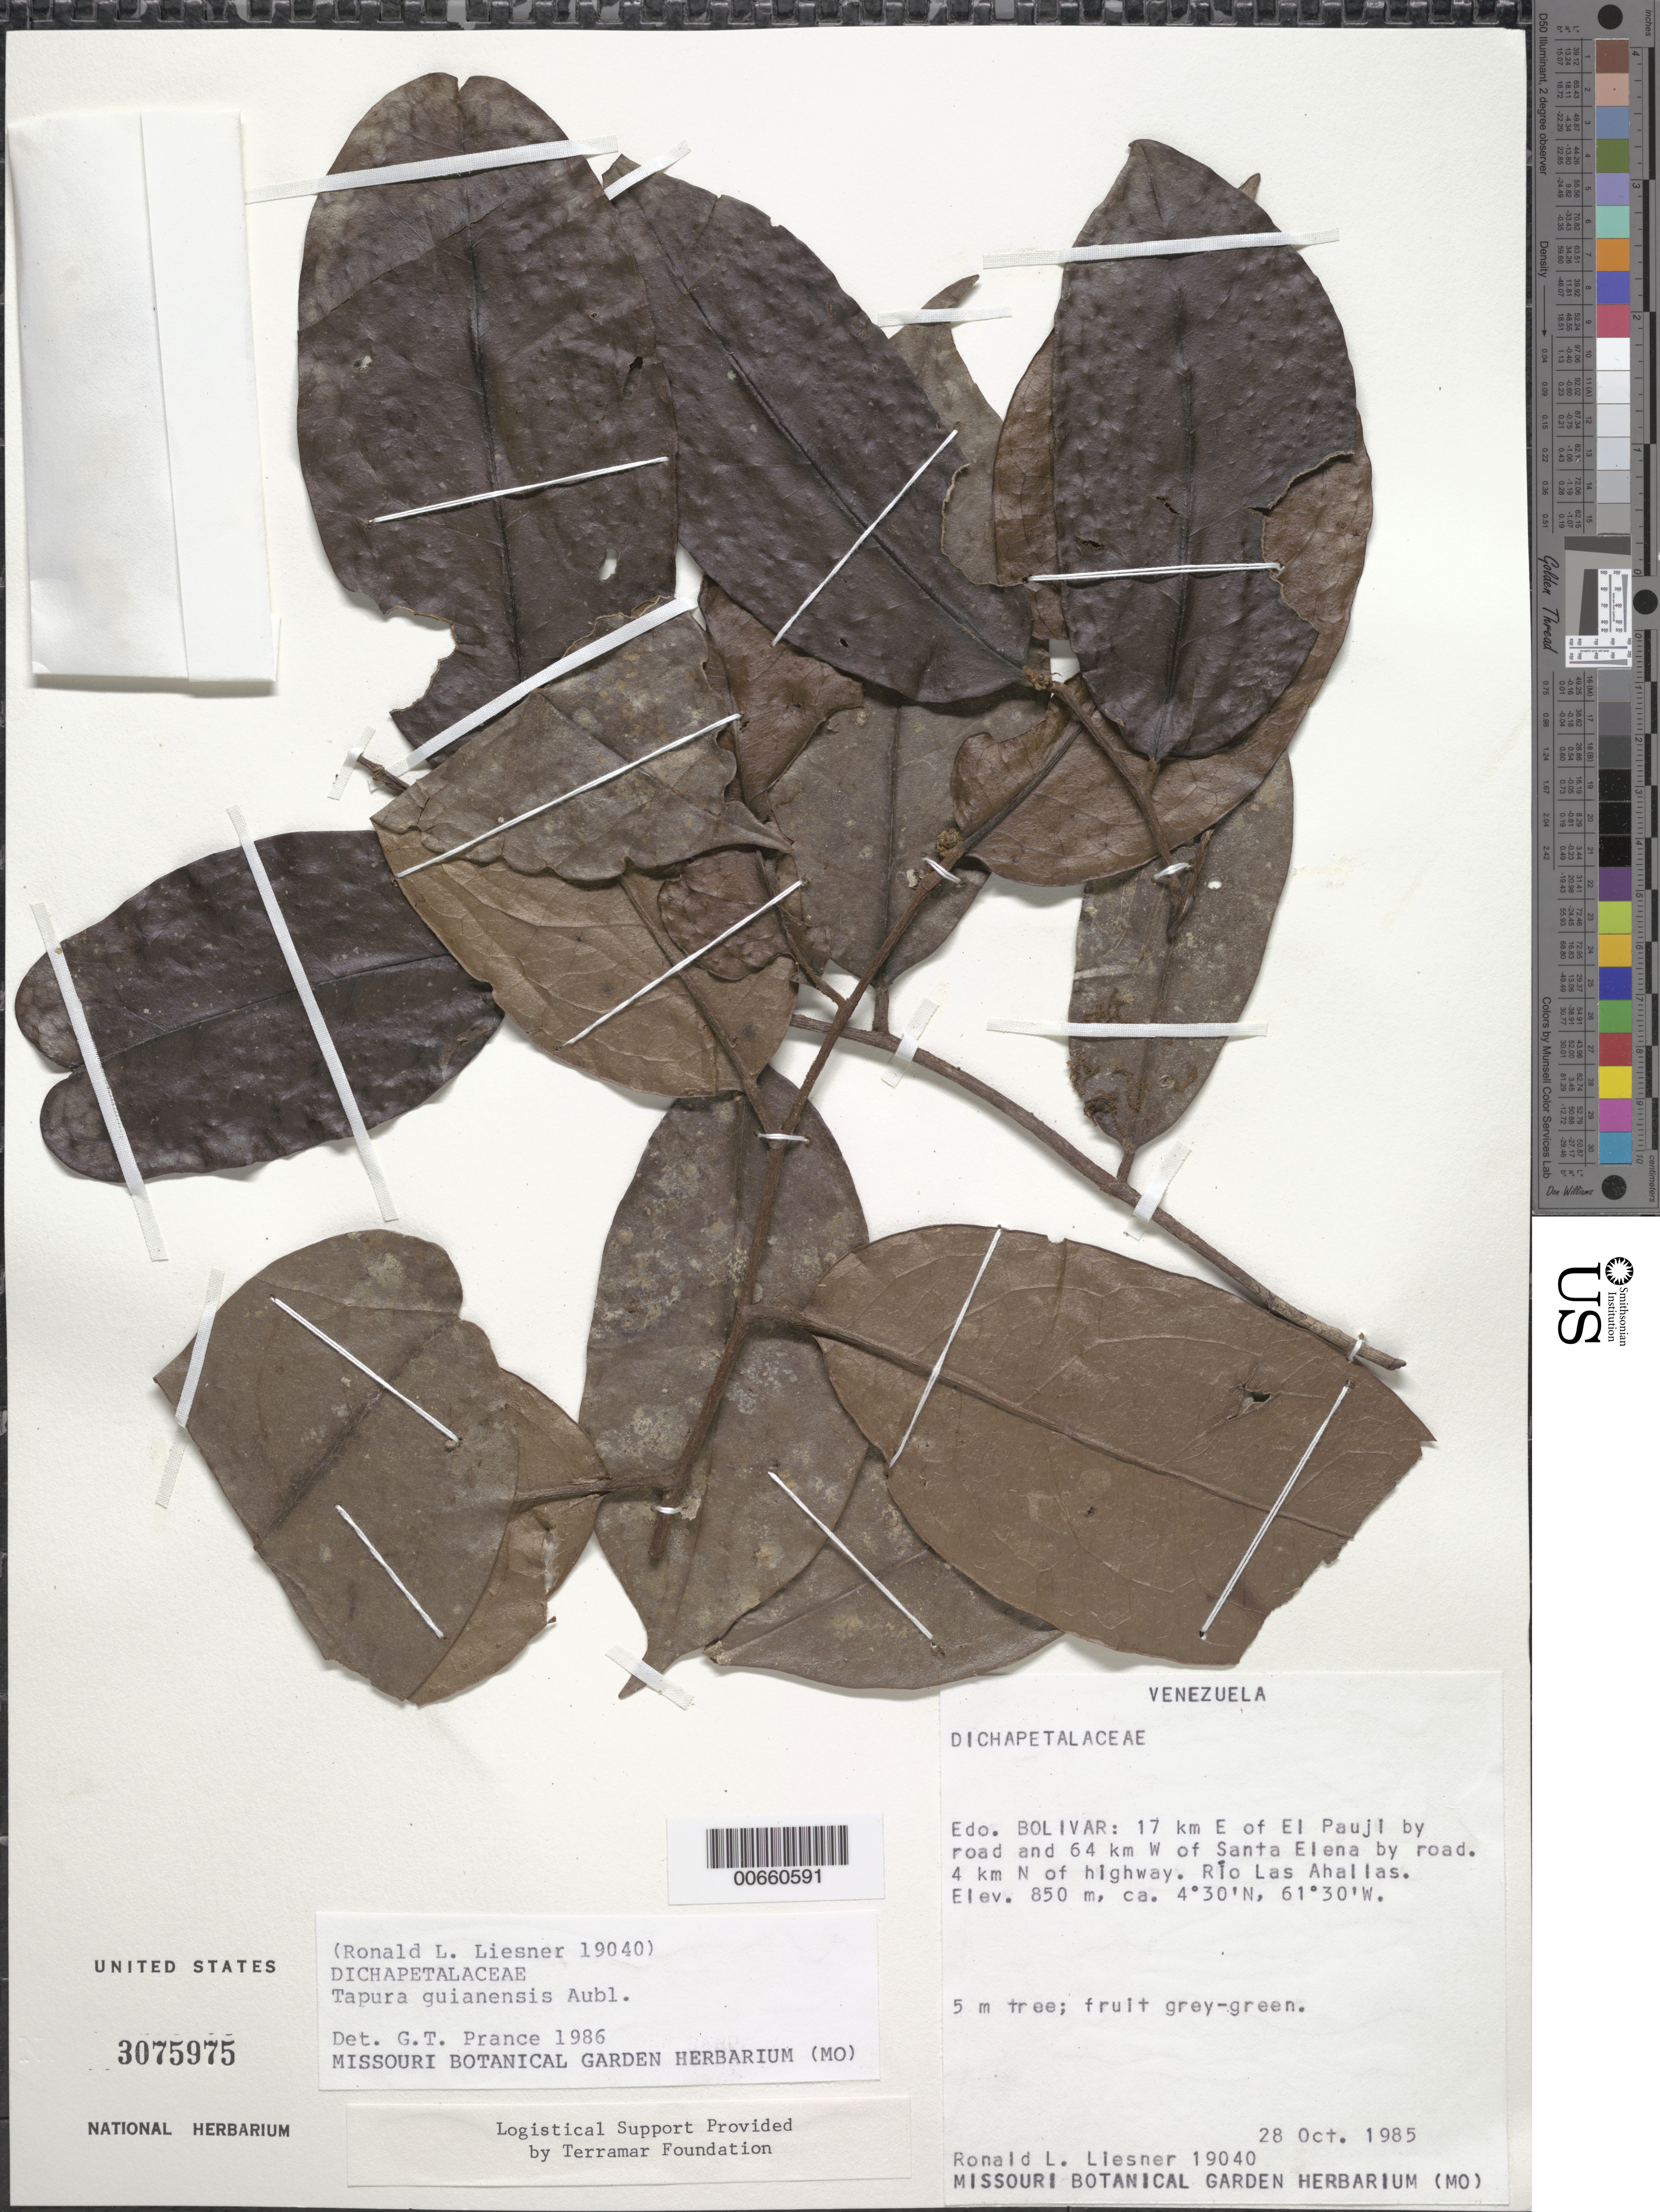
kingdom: Plantae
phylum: Tracheophyta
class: Magnoliopsida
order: Malpighiales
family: Dichapetalaceae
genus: Tapura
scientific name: Tapura guianensis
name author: Aubl.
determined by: Prance, G. T.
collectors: R. L. Liesner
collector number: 19040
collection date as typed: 28-Oct-85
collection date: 1985-10-28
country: Venezuela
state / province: Bolívar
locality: El Pauji, 17 km E by road and 64 km W of Santa Elena by road, 4 km N of Highway, Río Las Ahallas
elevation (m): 850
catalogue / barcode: US 3075975